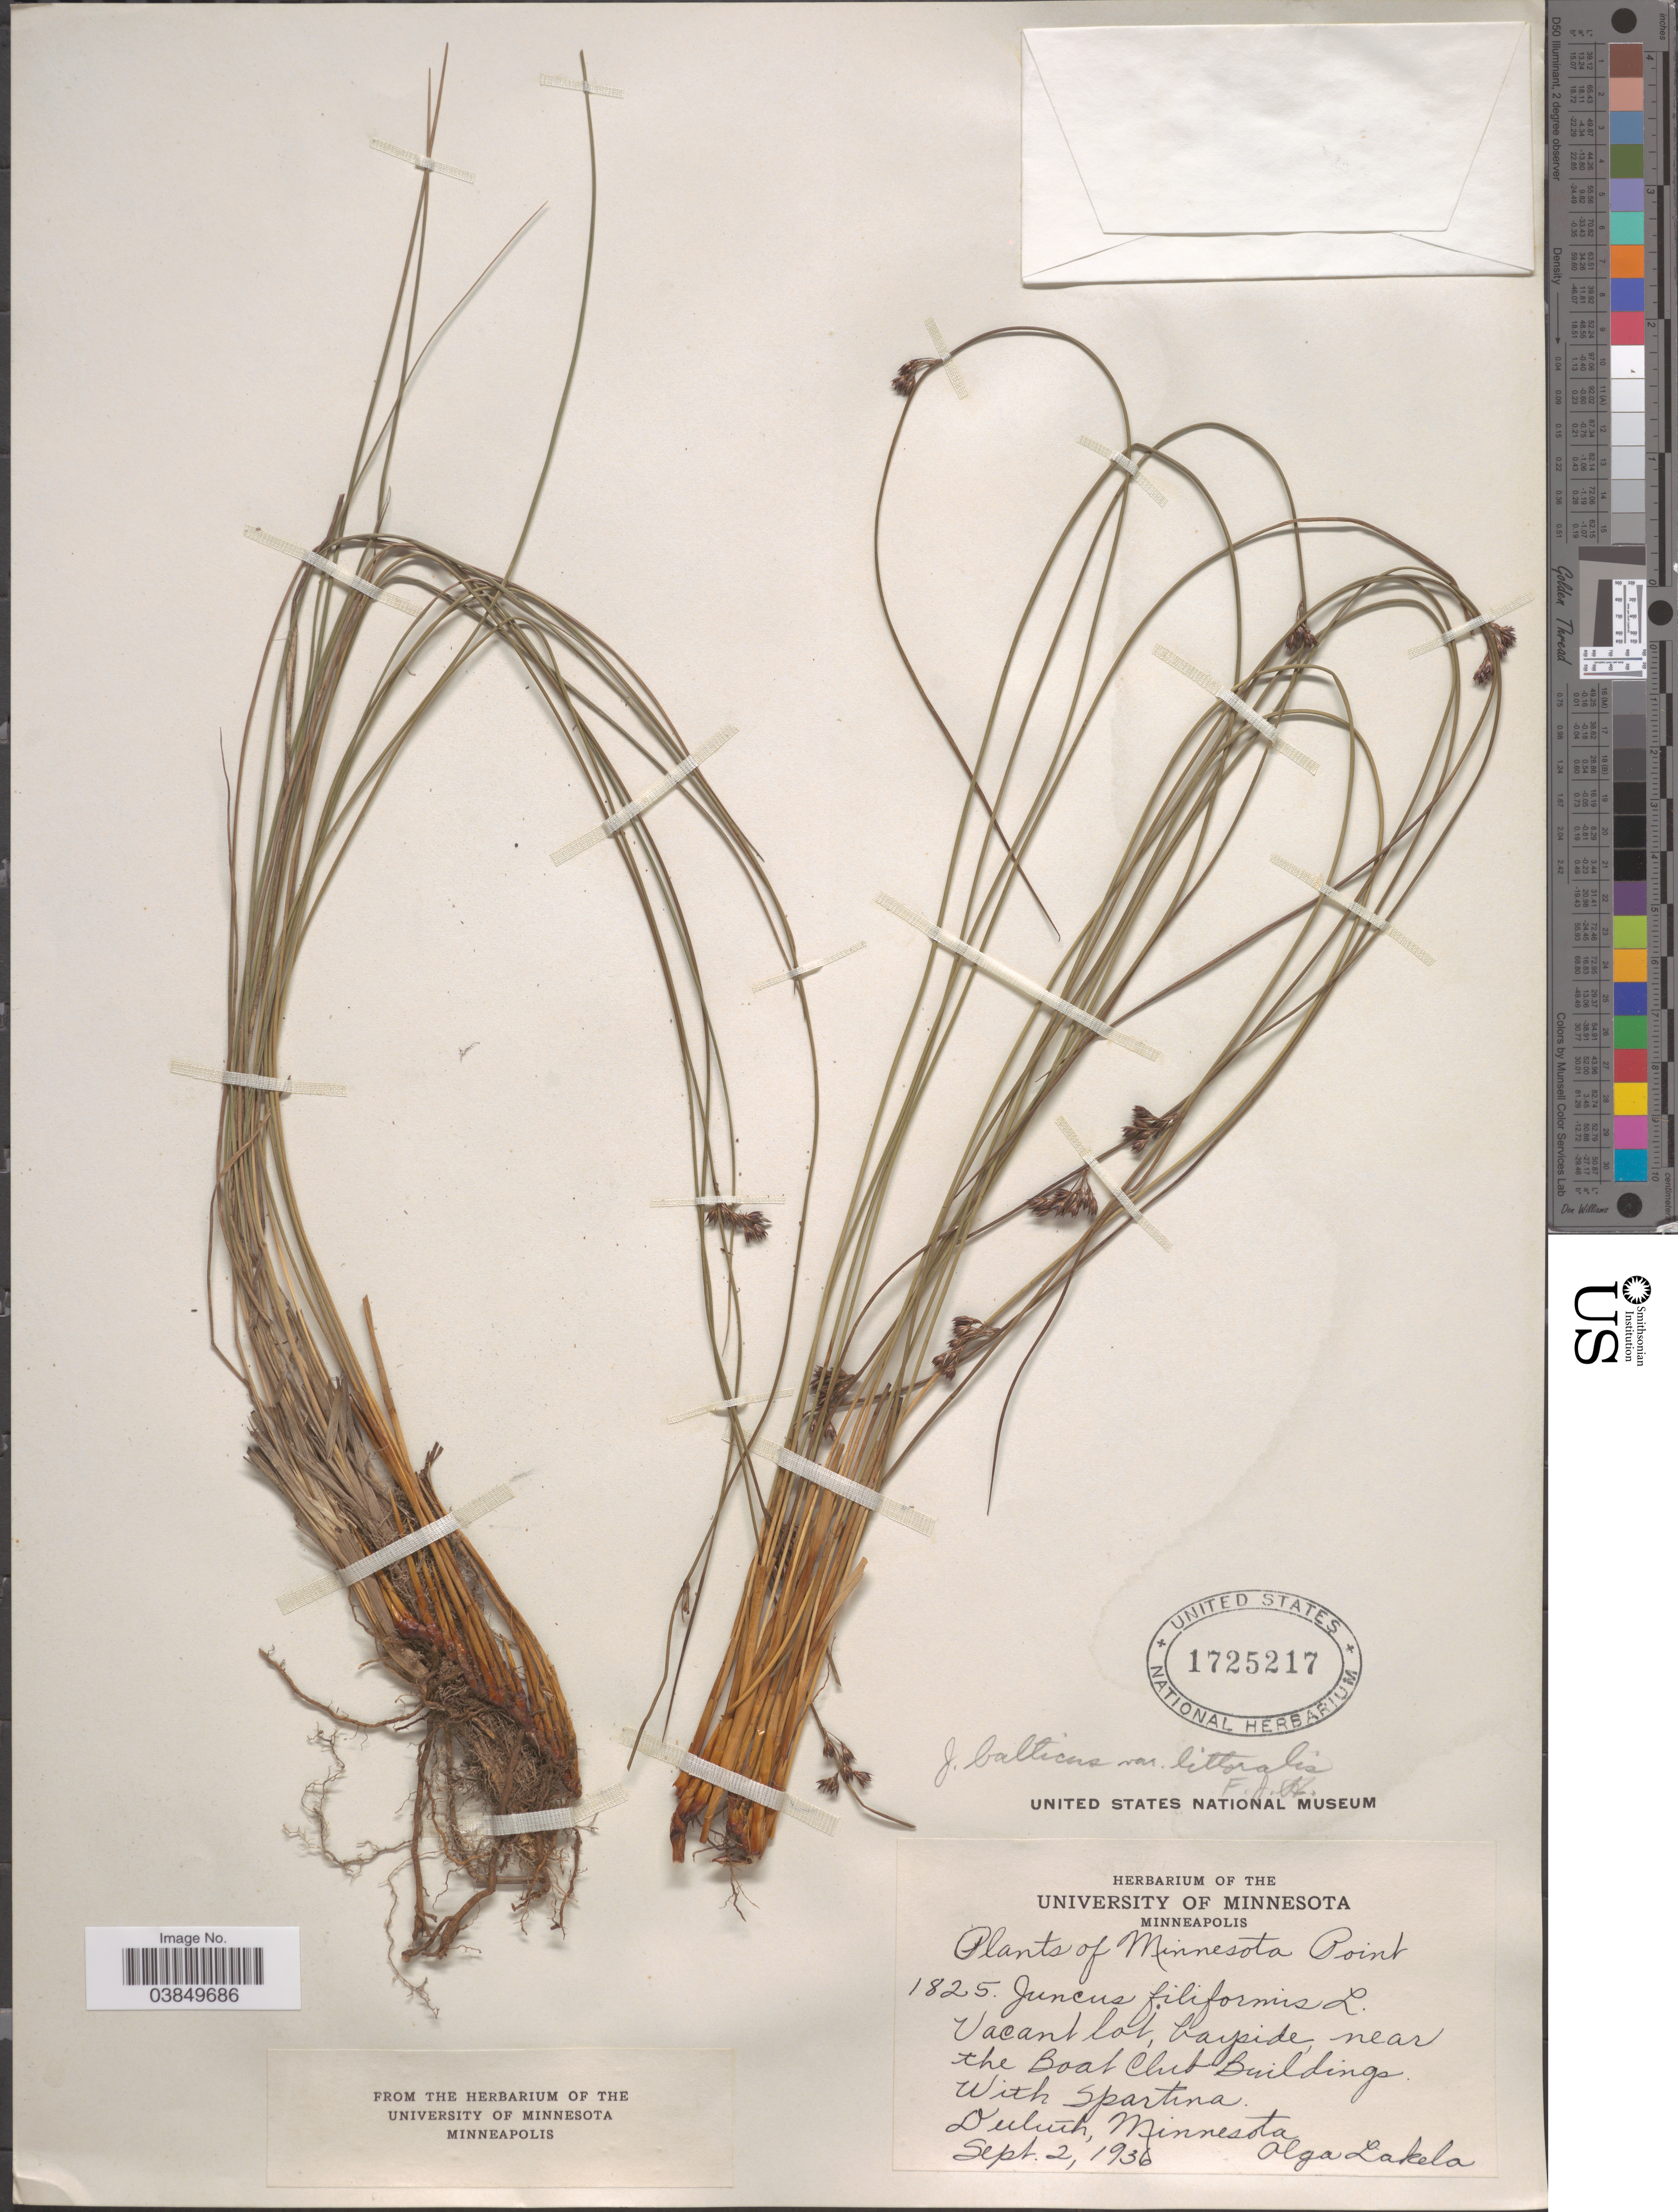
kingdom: Plantae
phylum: Tracheophyta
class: Liliopsida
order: Poales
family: Juncaceae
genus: Juncus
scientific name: Juncus balticus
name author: Willd.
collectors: O. K. Lakela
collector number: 1825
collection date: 1936-09-02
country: United States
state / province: Minnesota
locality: Vacant lot, pride near the Boat Chit Building. Duluth.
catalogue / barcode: US 1725217